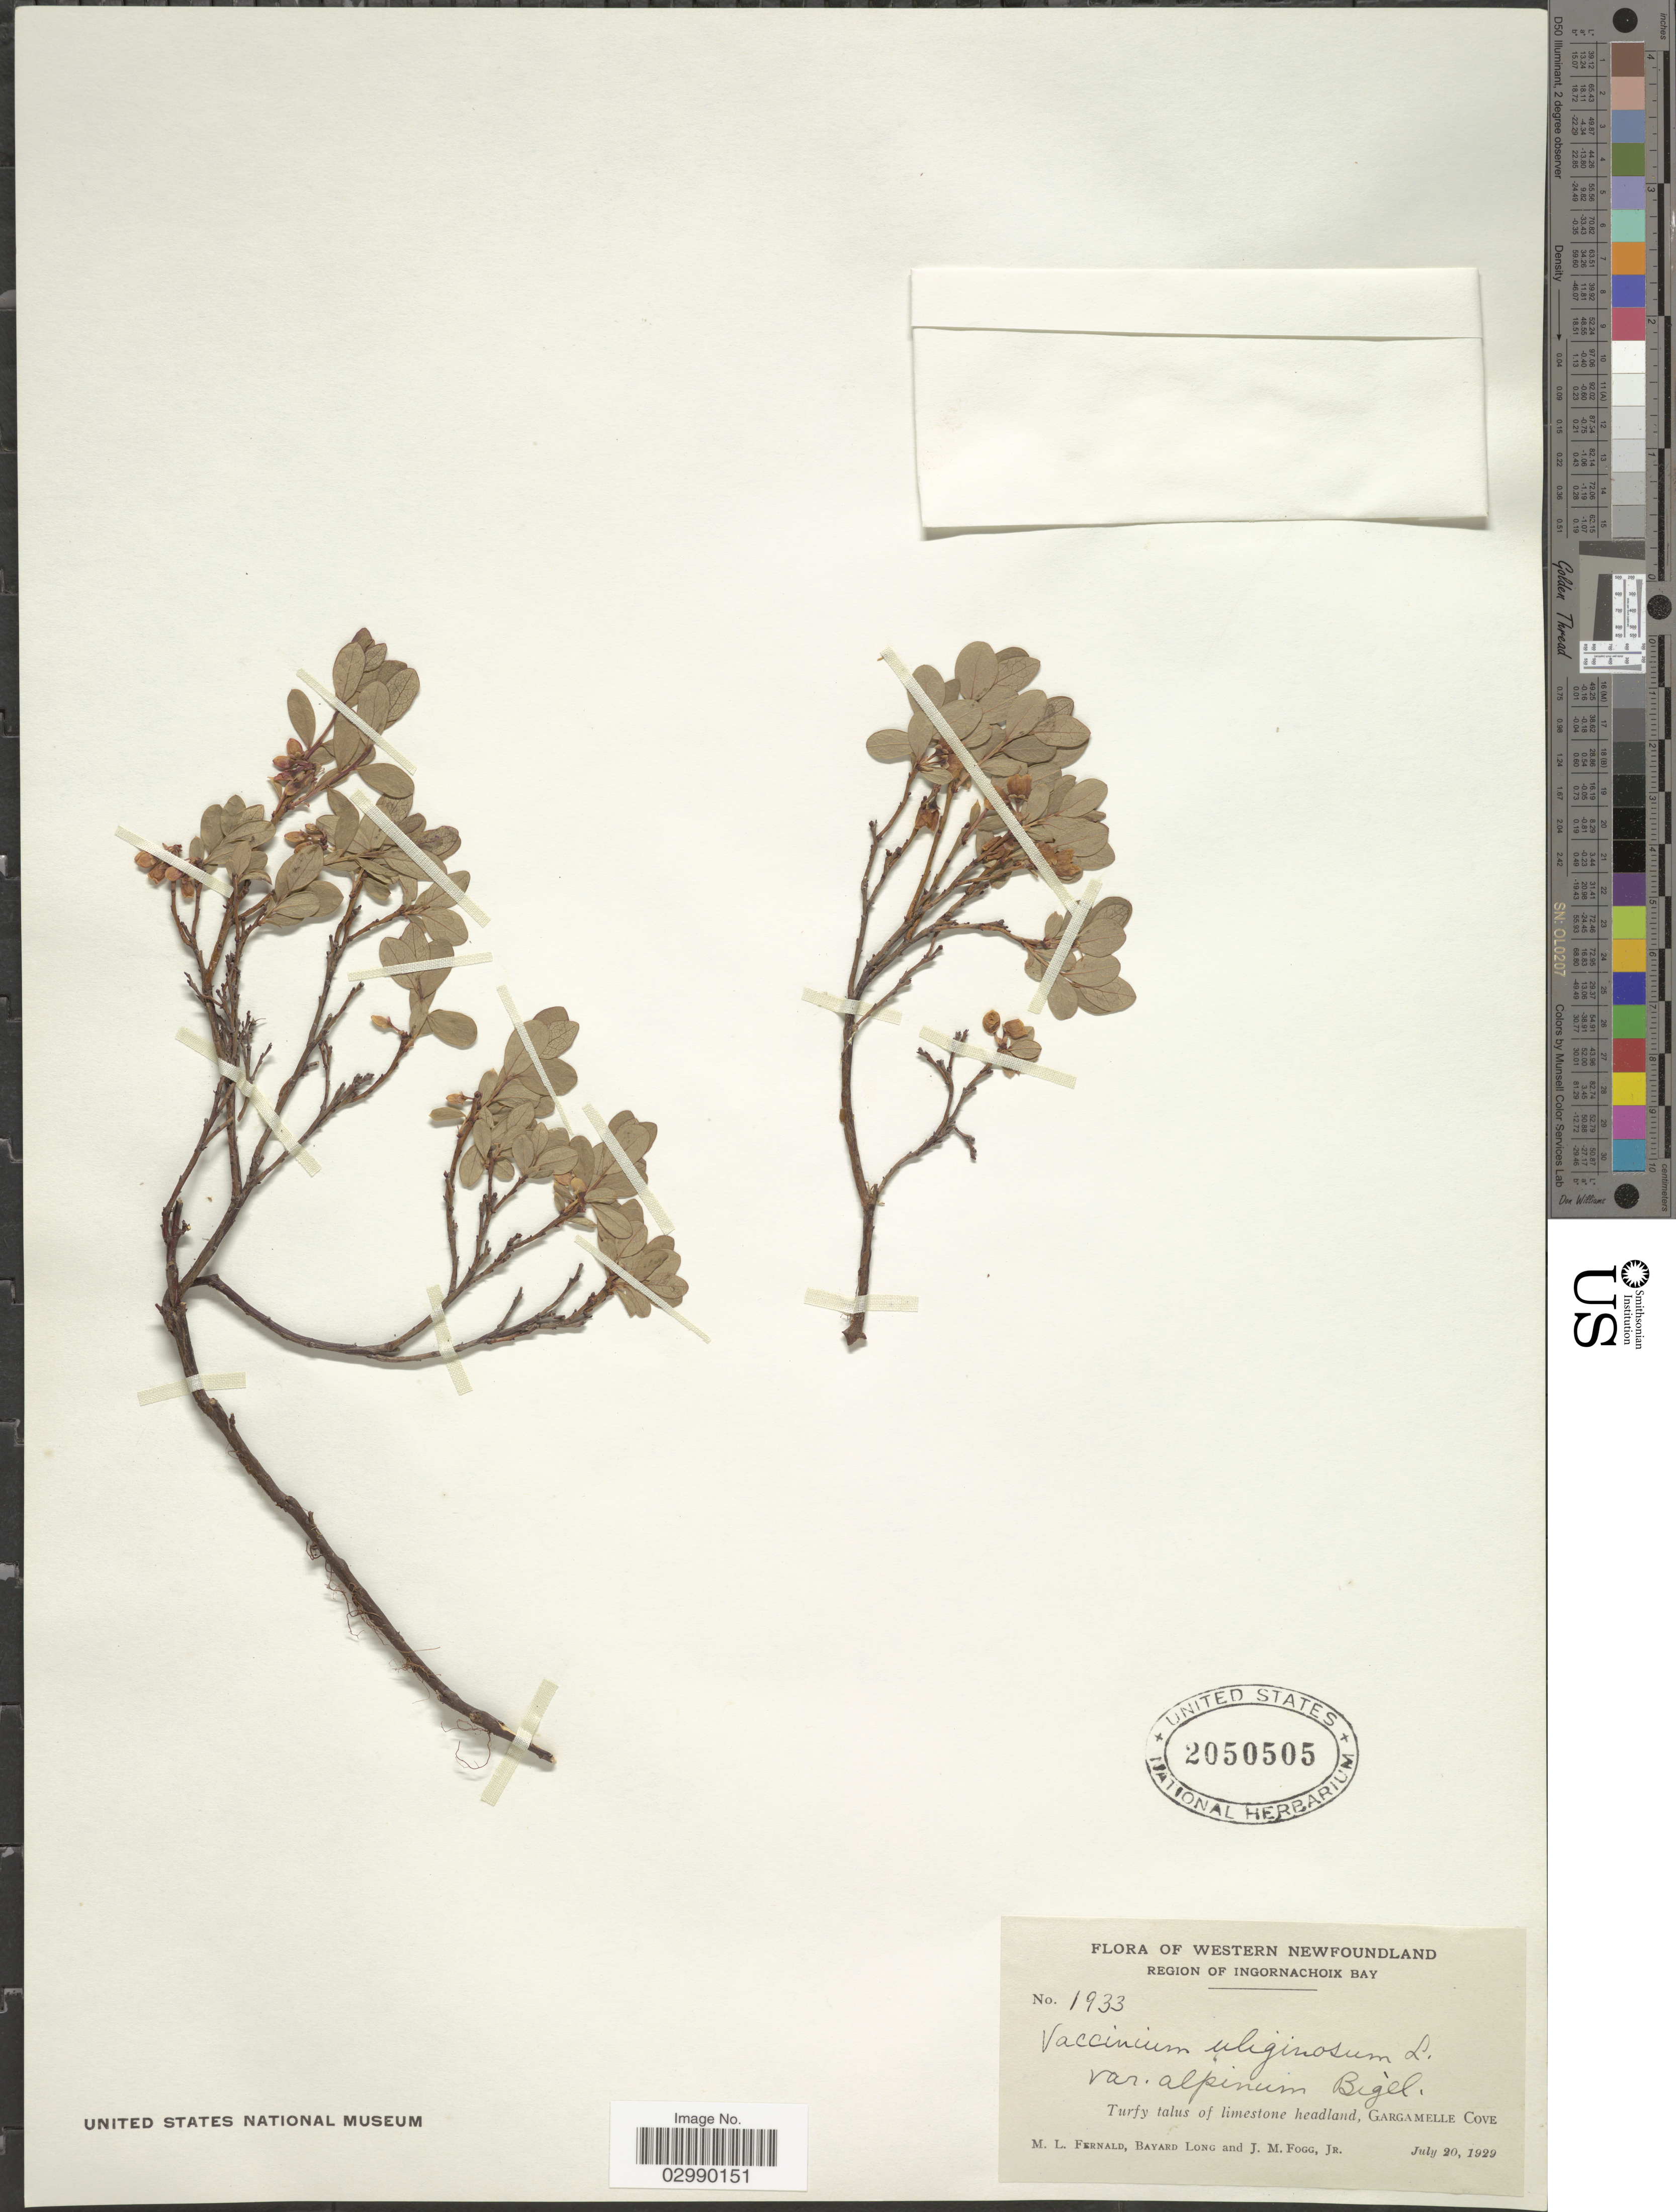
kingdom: Plantae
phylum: Tracheophyta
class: Magnoliopsida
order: Ericales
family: Ericaceae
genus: Vaccinium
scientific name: Vaccinium uliginosum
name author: L.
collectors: M. L. Fernald, B. Long & J. Fogg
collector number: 1933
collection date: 1929-07-20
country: Canada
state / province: Newfoundland and Labrador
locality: Western Newfoundland, Region of Ingornachoix Bay, Turfy talus of limestone headland, Gargamelle Cove.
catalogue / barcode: US 2050505